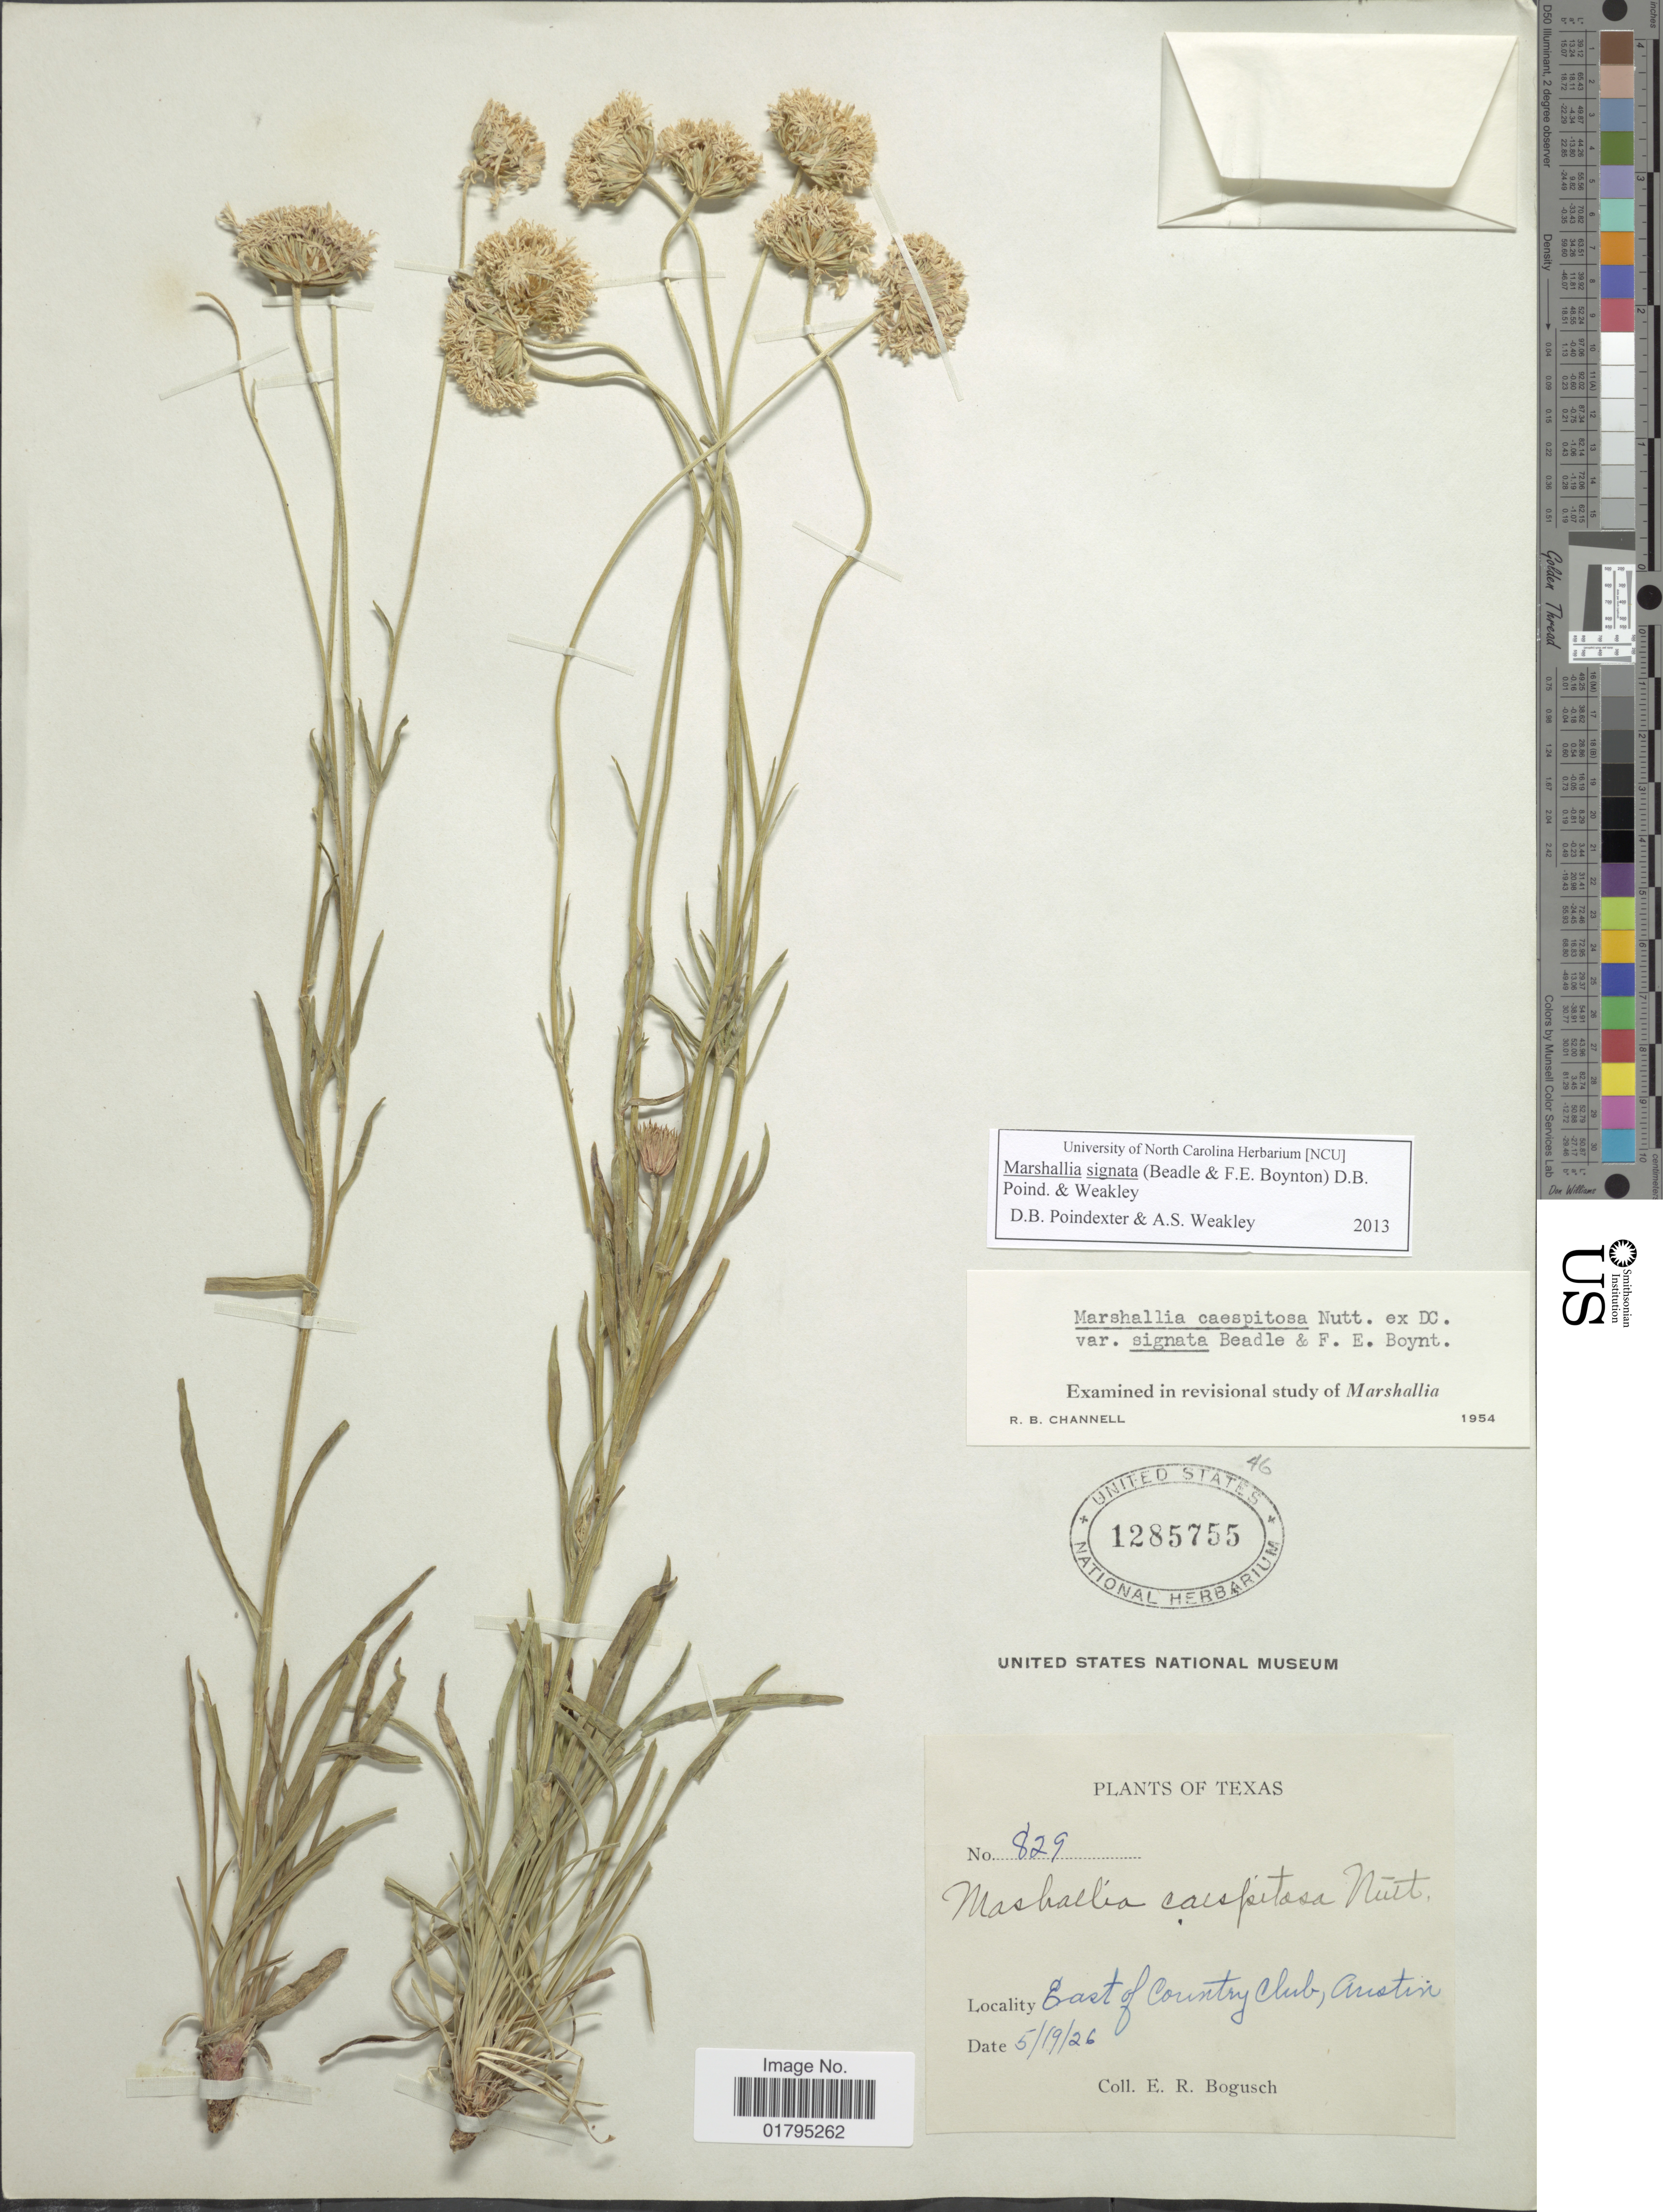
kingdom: Plantae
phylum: Tracheophyta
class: Magnoliopsida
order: Asterales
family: Asteraceae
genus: Marshallia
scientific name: Marshallia caespitosa var. signata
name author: Beadle & F.E. Boynton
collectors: E. Bogusch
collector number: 829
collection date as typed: Transcribed d/m/y: 19/5/26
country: United States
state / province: Texas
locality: Texas, east of County Club, Austin.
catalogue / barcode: US 1285755